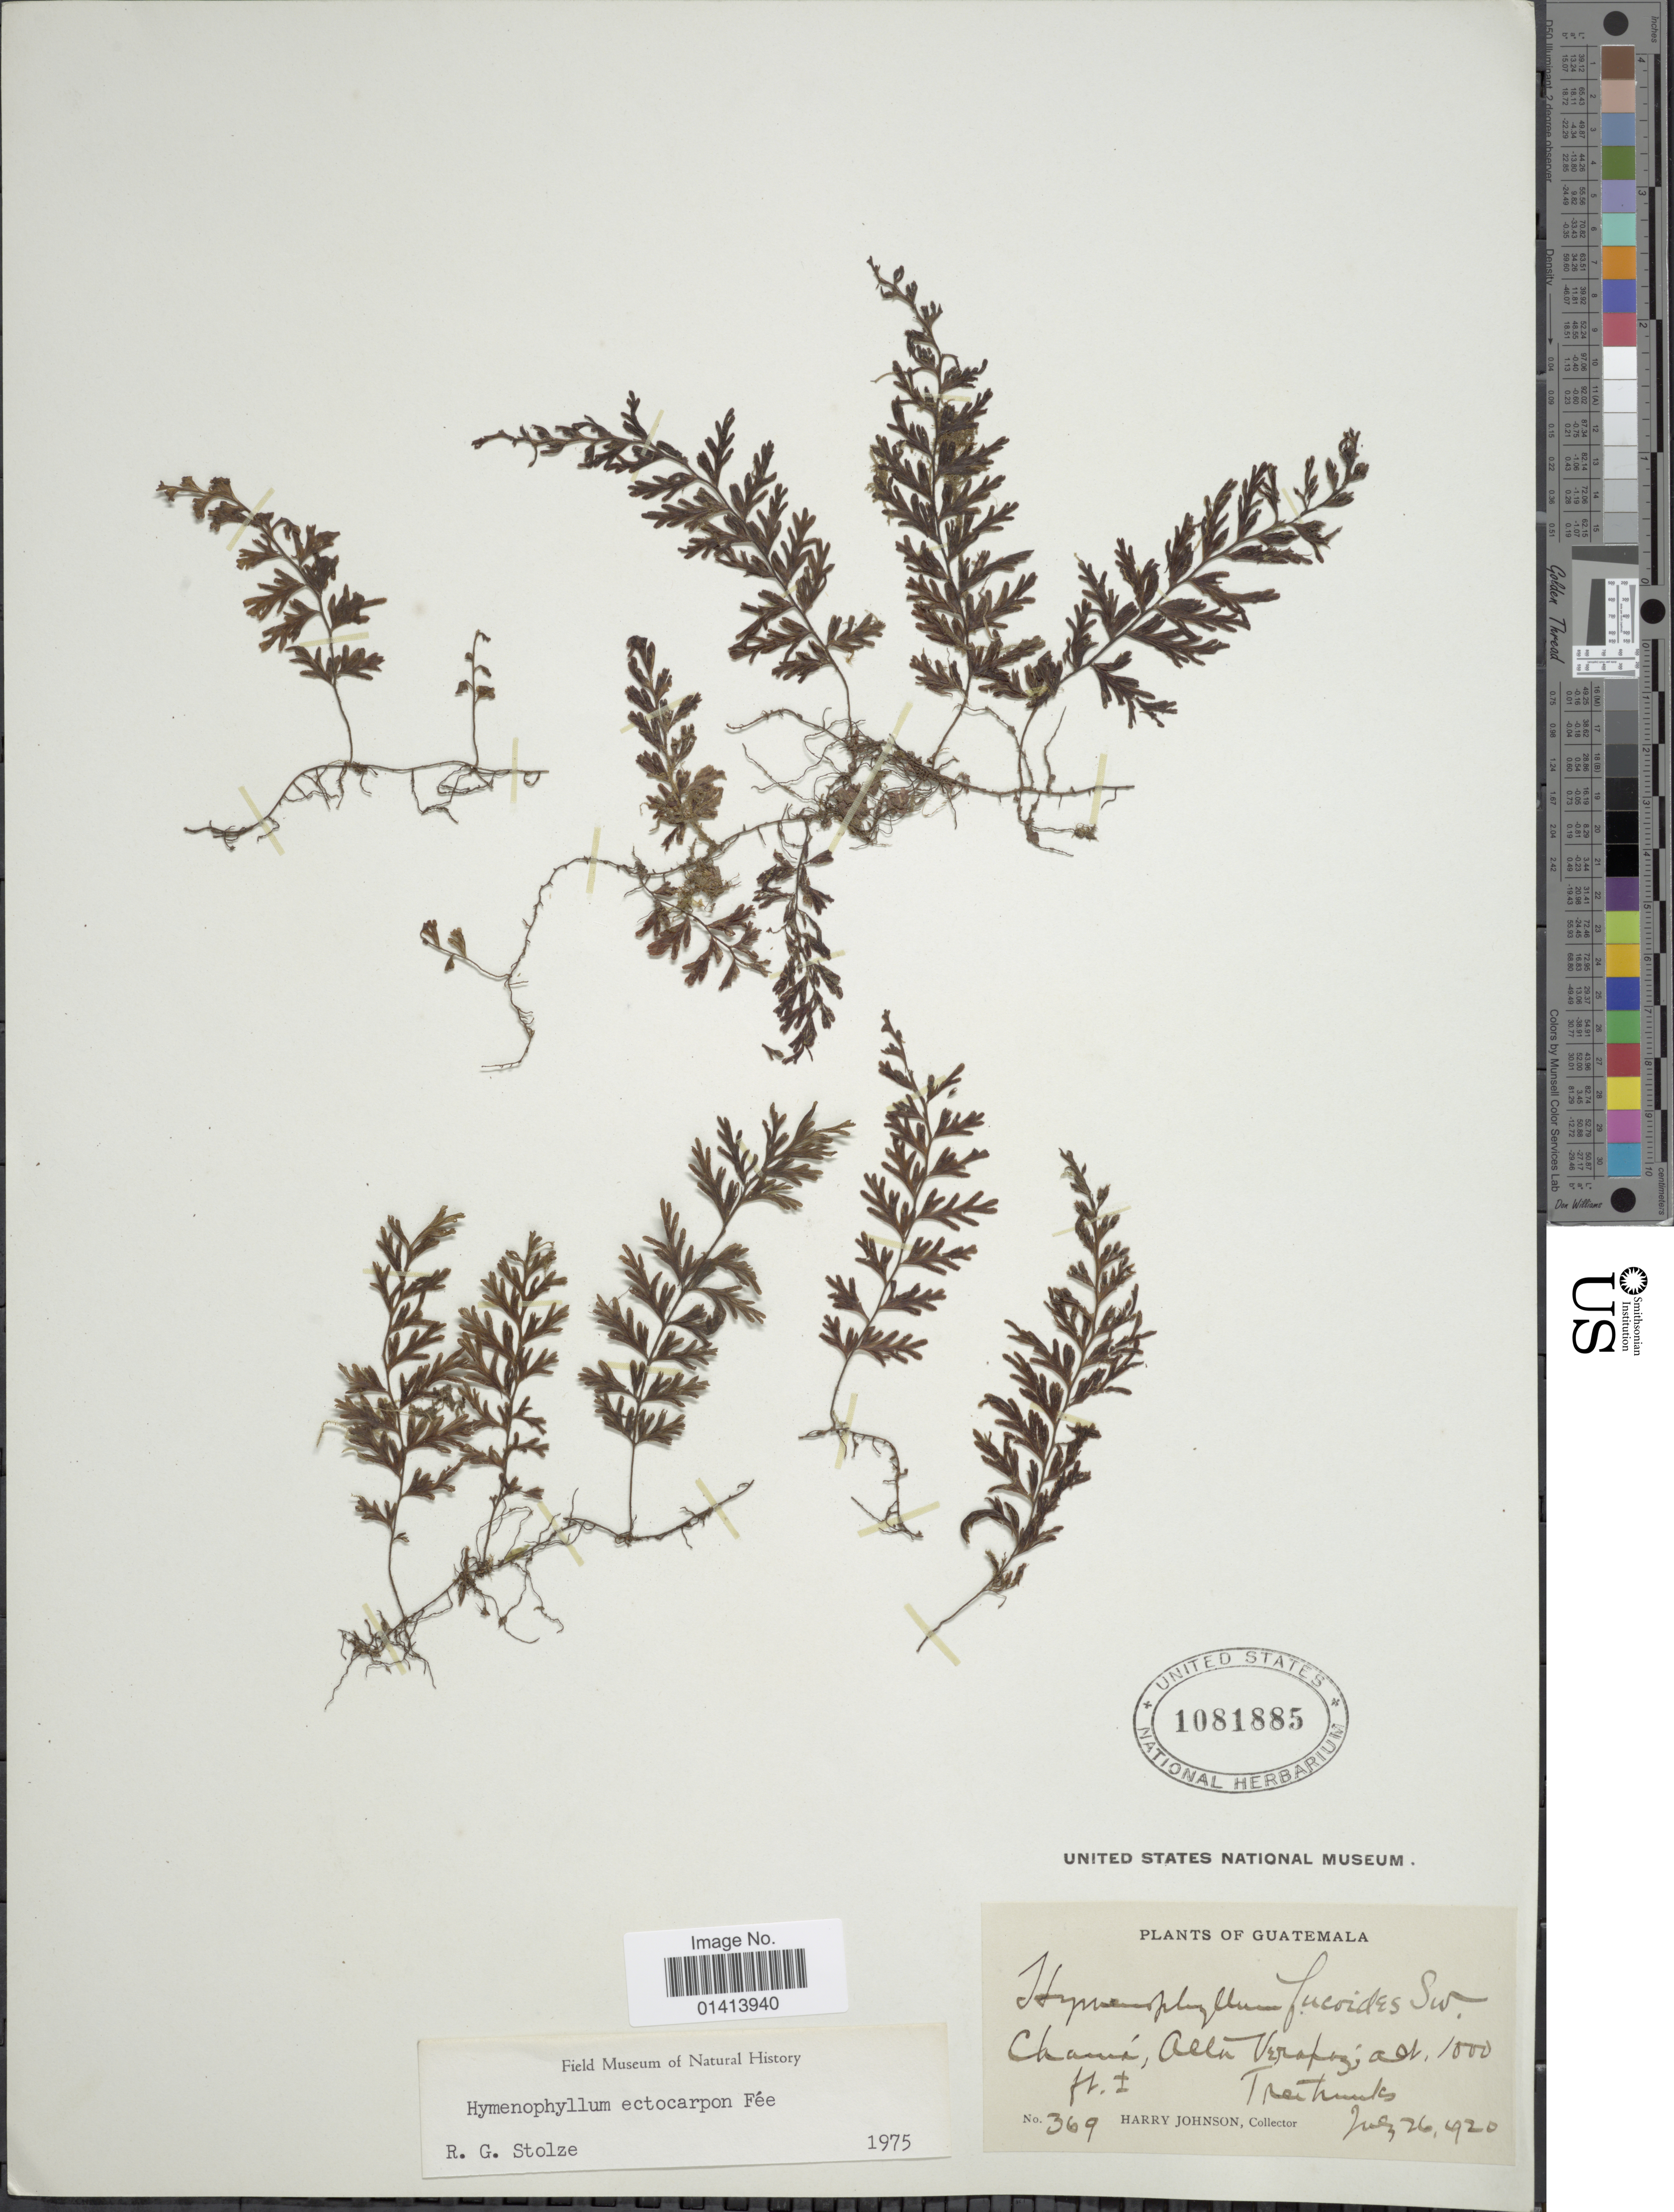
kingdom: Plantae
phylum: Tracheophyta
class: Polypodiopsida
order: Hymenophyllales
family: Hymenophyllaceae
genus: Hymenophyllum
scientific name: Hymenophyllum ectocarpon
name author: Fée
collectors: H. Johnson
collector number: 369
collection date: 1920-07-26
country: Guatemala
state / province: Alta Verapaz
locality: Chamá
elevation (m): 305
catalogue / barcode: US 1081885